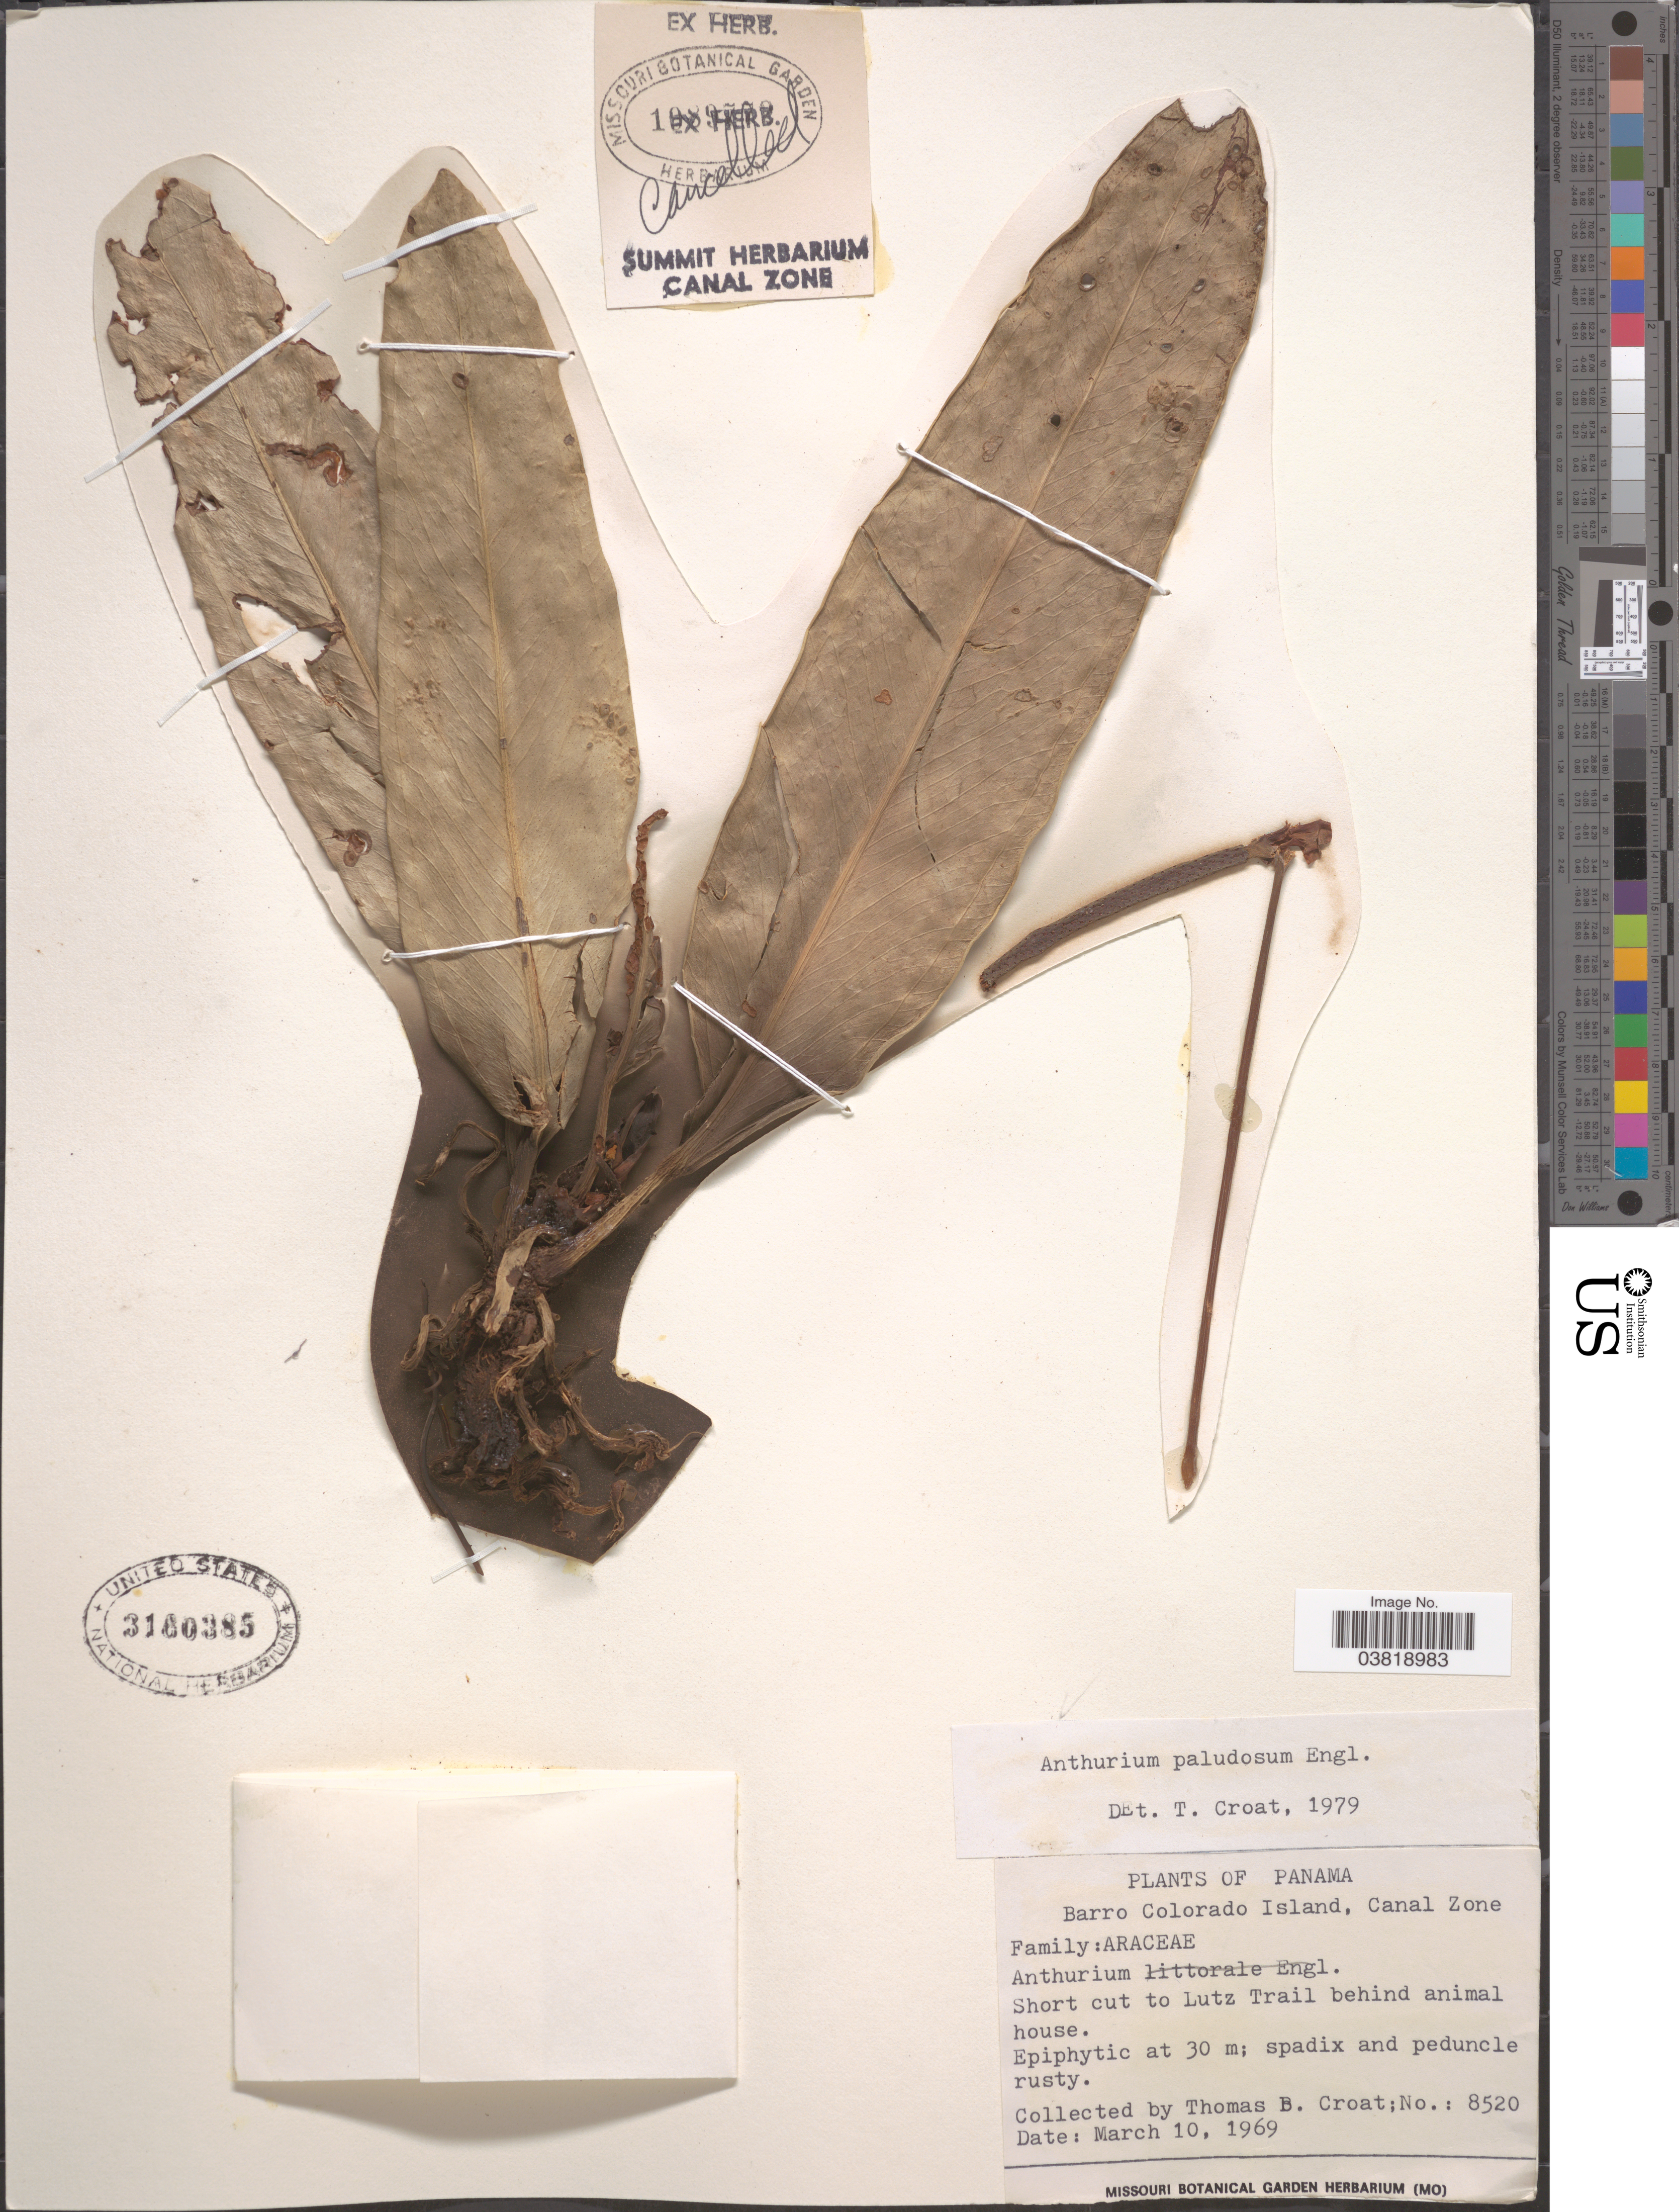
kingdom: Plantae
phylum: Tracheophyta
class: Liliopsida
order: Alismatales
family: Araceae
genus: Anthurium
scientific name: Anthurium paludosum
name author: Engl.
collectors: T. B. Croat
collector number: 8520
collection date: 1969-03-10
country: Panama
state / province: Panamá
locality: Barro Colorado Island, Canal Zone. Short cut to Lutz Trail behind animal house.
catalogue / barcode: US 3180385